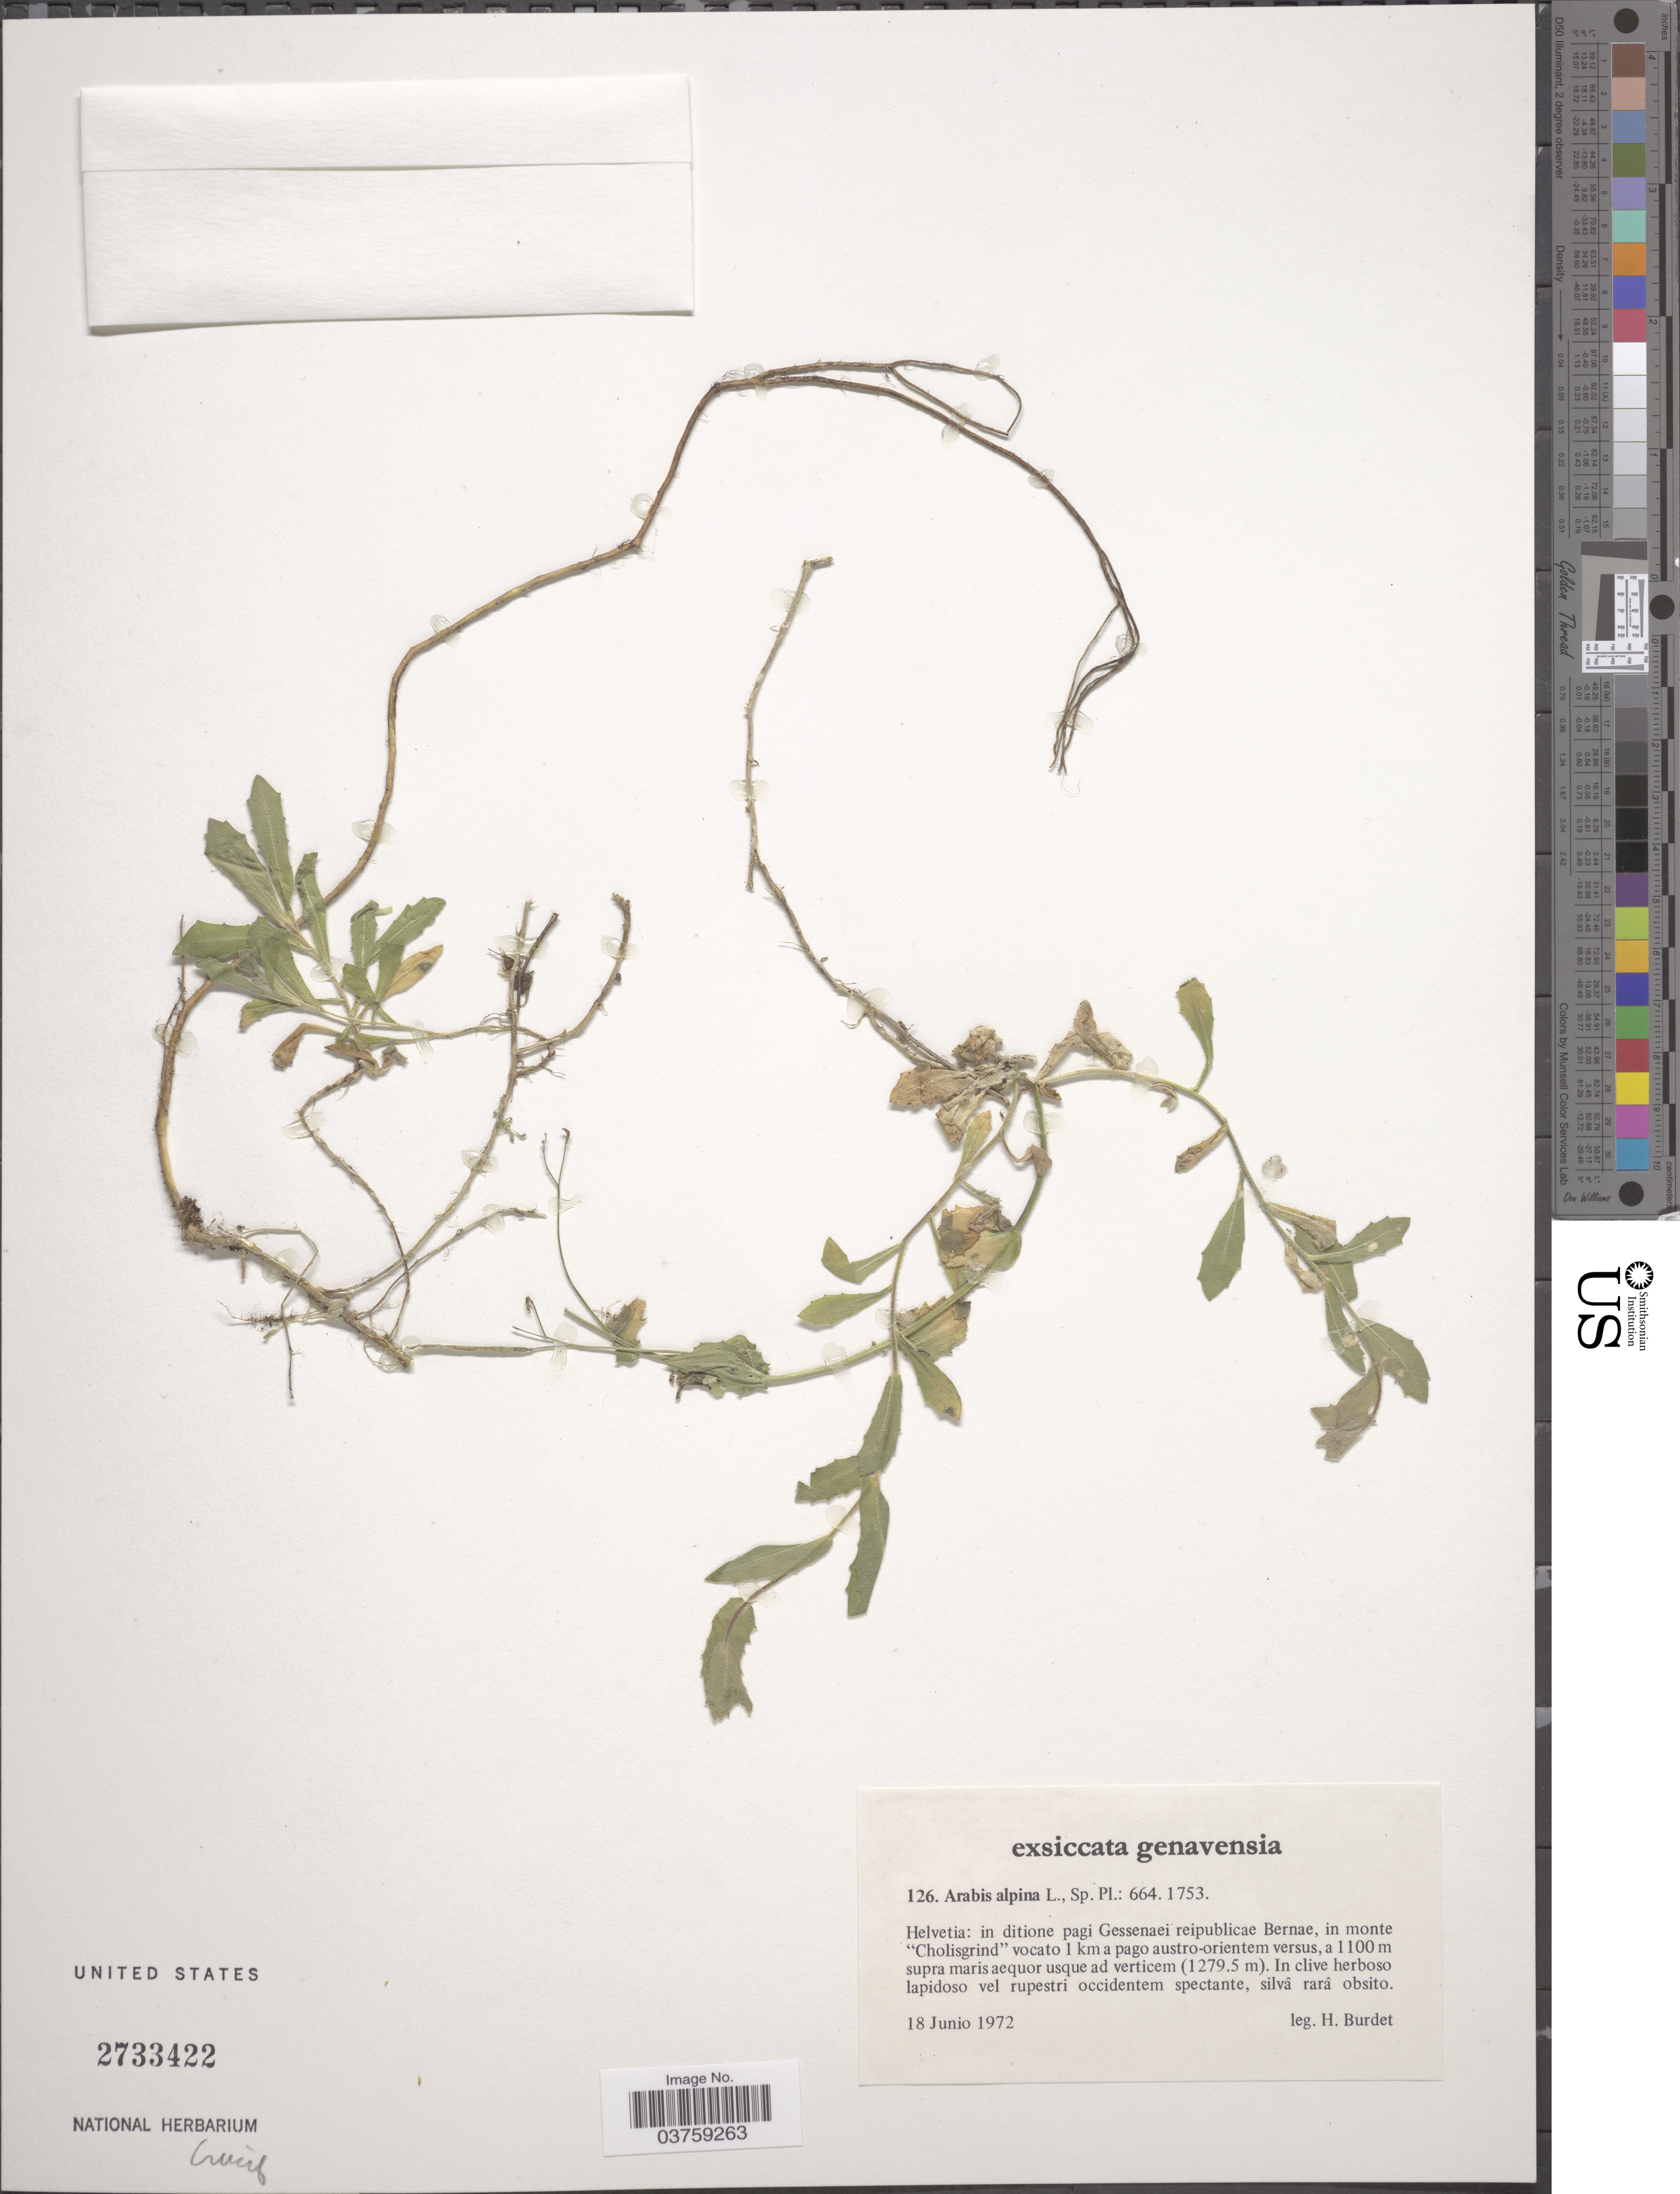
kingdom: Plantae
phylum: Tracheophyta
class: Magnoliopsida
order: Brassicales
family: Brassicaceae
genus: Arabis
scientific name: Arabis alpina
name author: L.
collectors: H. M. Burdet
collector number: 126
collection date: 1972-06-18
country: Switzerland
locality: Helvetia: in ditione pagi Gessenaei reipublicæ Bernæ, in monte "Cholisgrind" vocato 1 km a pago austro-orientem.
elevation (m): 1100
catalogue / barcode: US 2733422